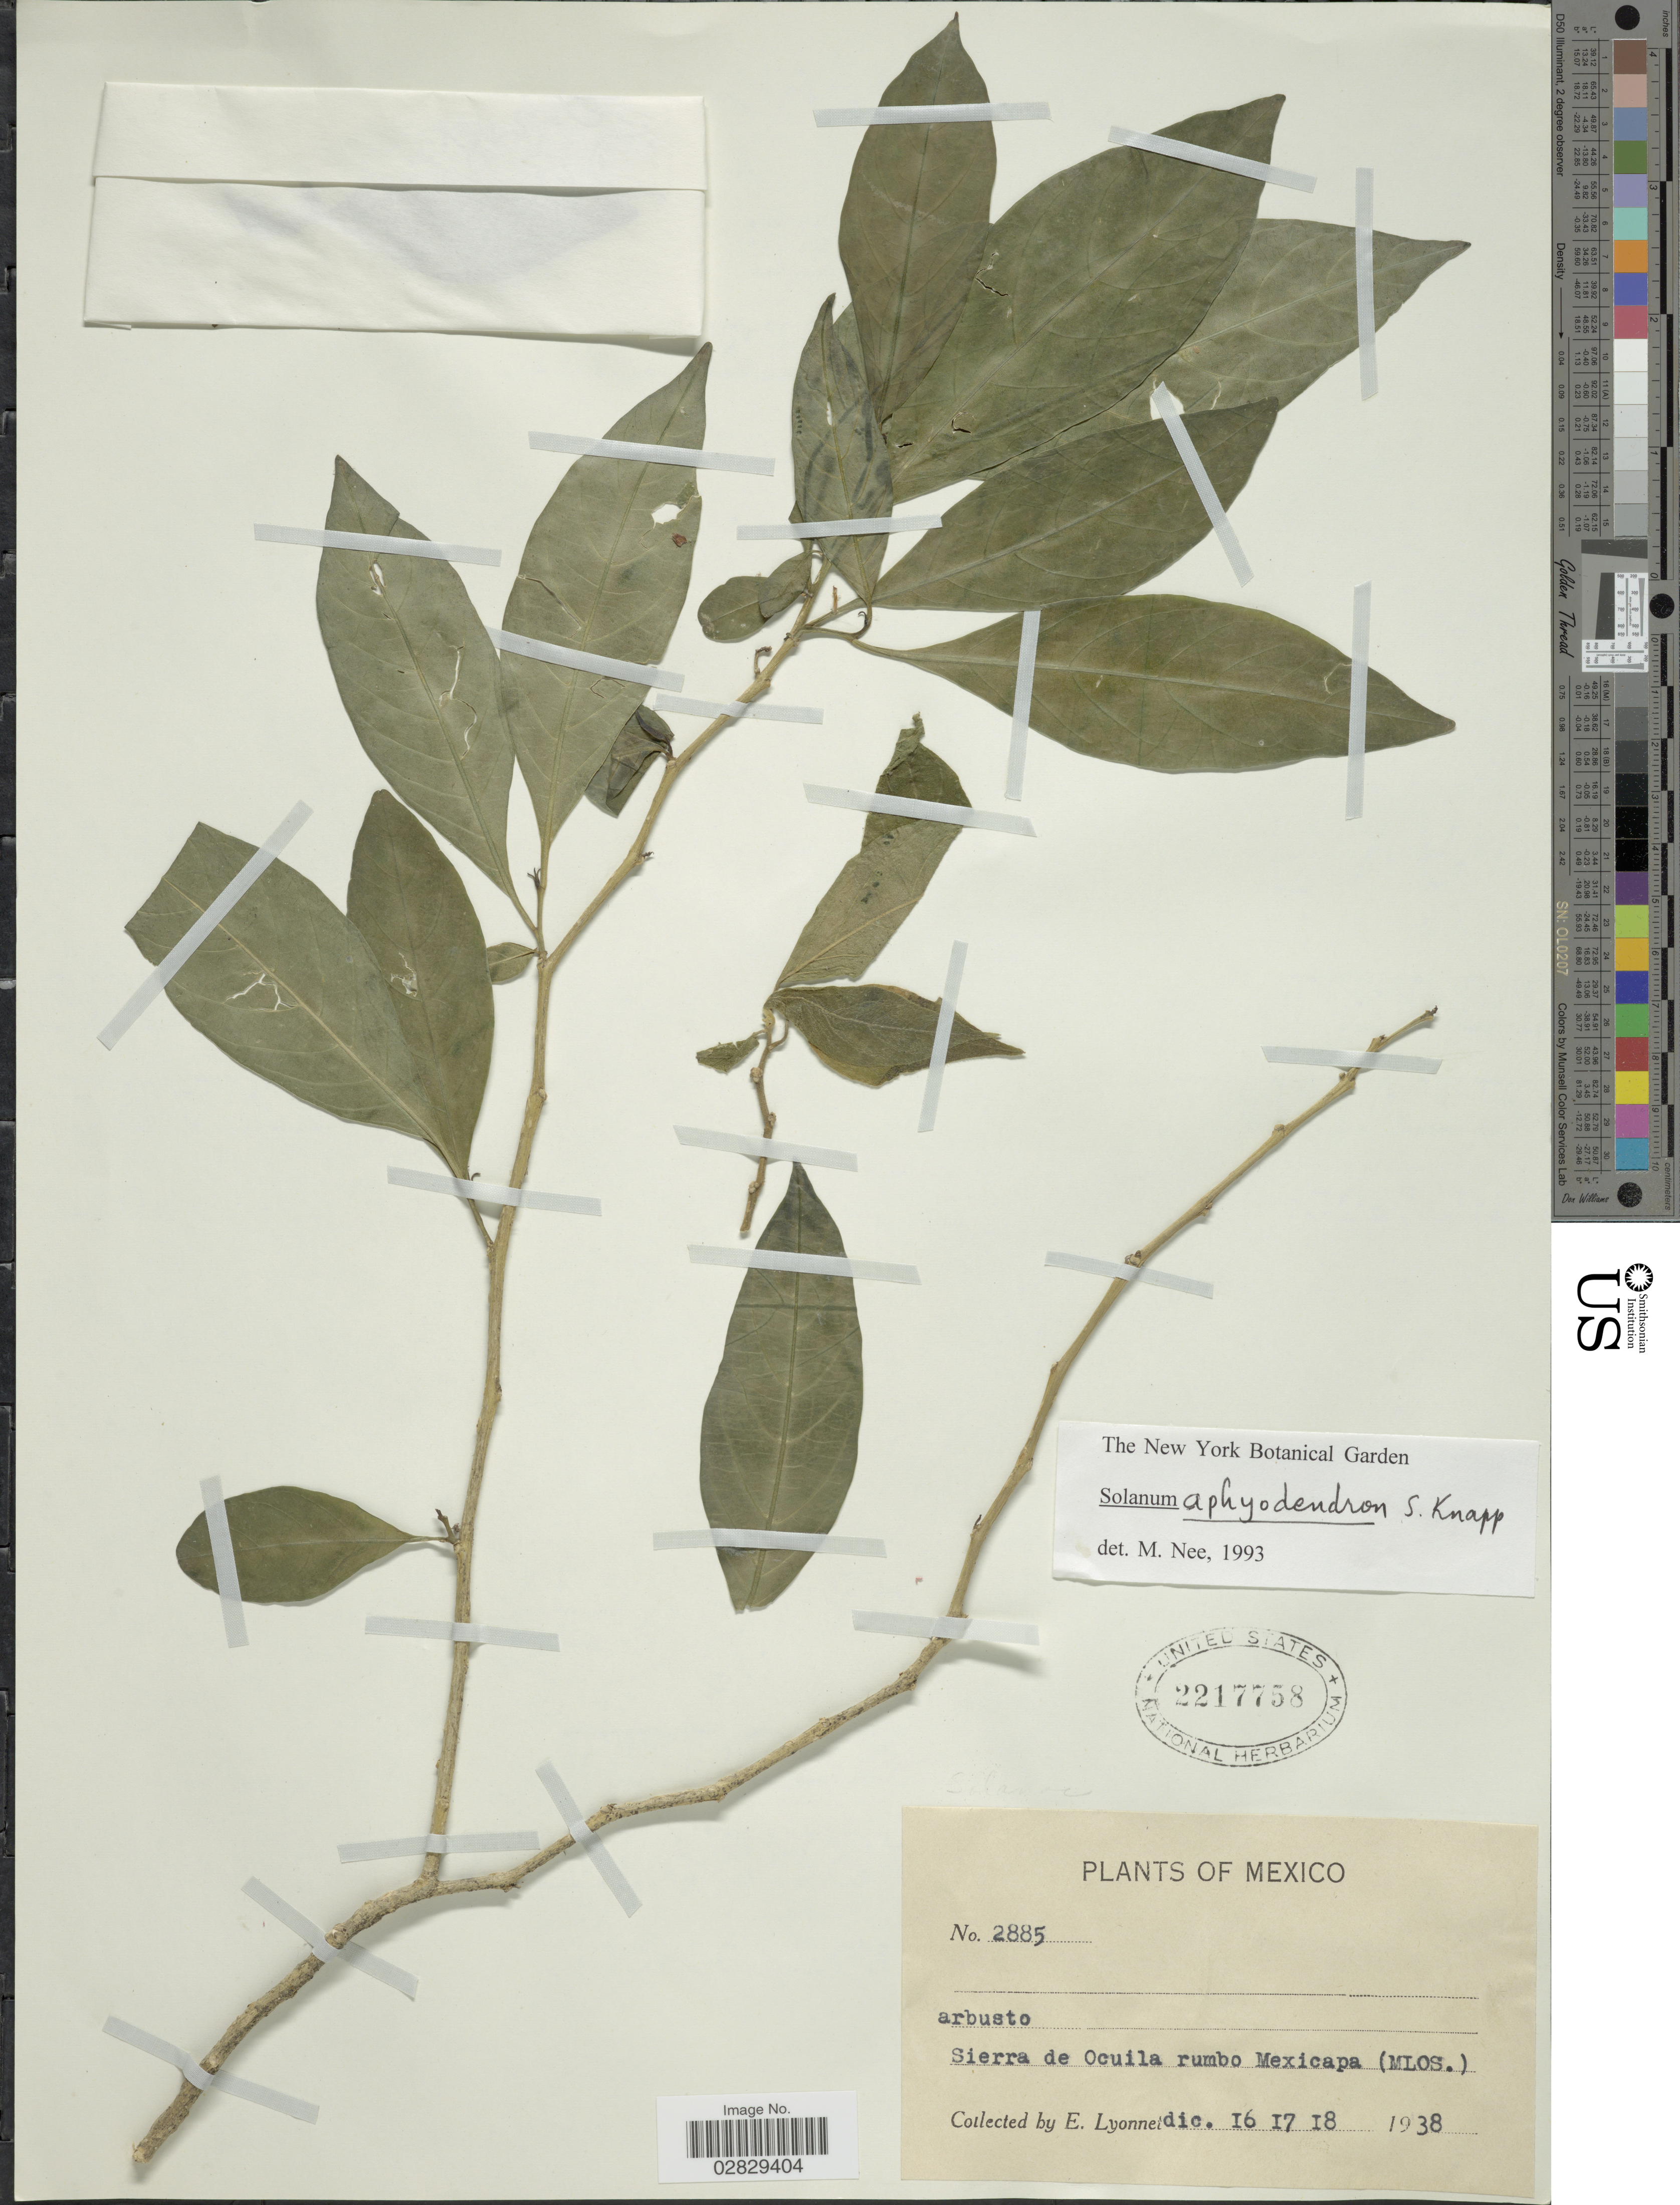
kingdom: Plantae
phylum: Tracheophyta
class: Magnoliopsida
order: Solanales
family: Solanaceae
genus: Solanum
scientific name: Solanum aphyodendron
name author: S. Knapp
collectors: E. Lyonnet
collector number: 2885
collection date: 1938-12-16/1938-12-18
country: Mexico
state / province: Morelos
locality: Sierra de Ocuila rumbo Mexicapa.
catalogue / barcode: US 2217758